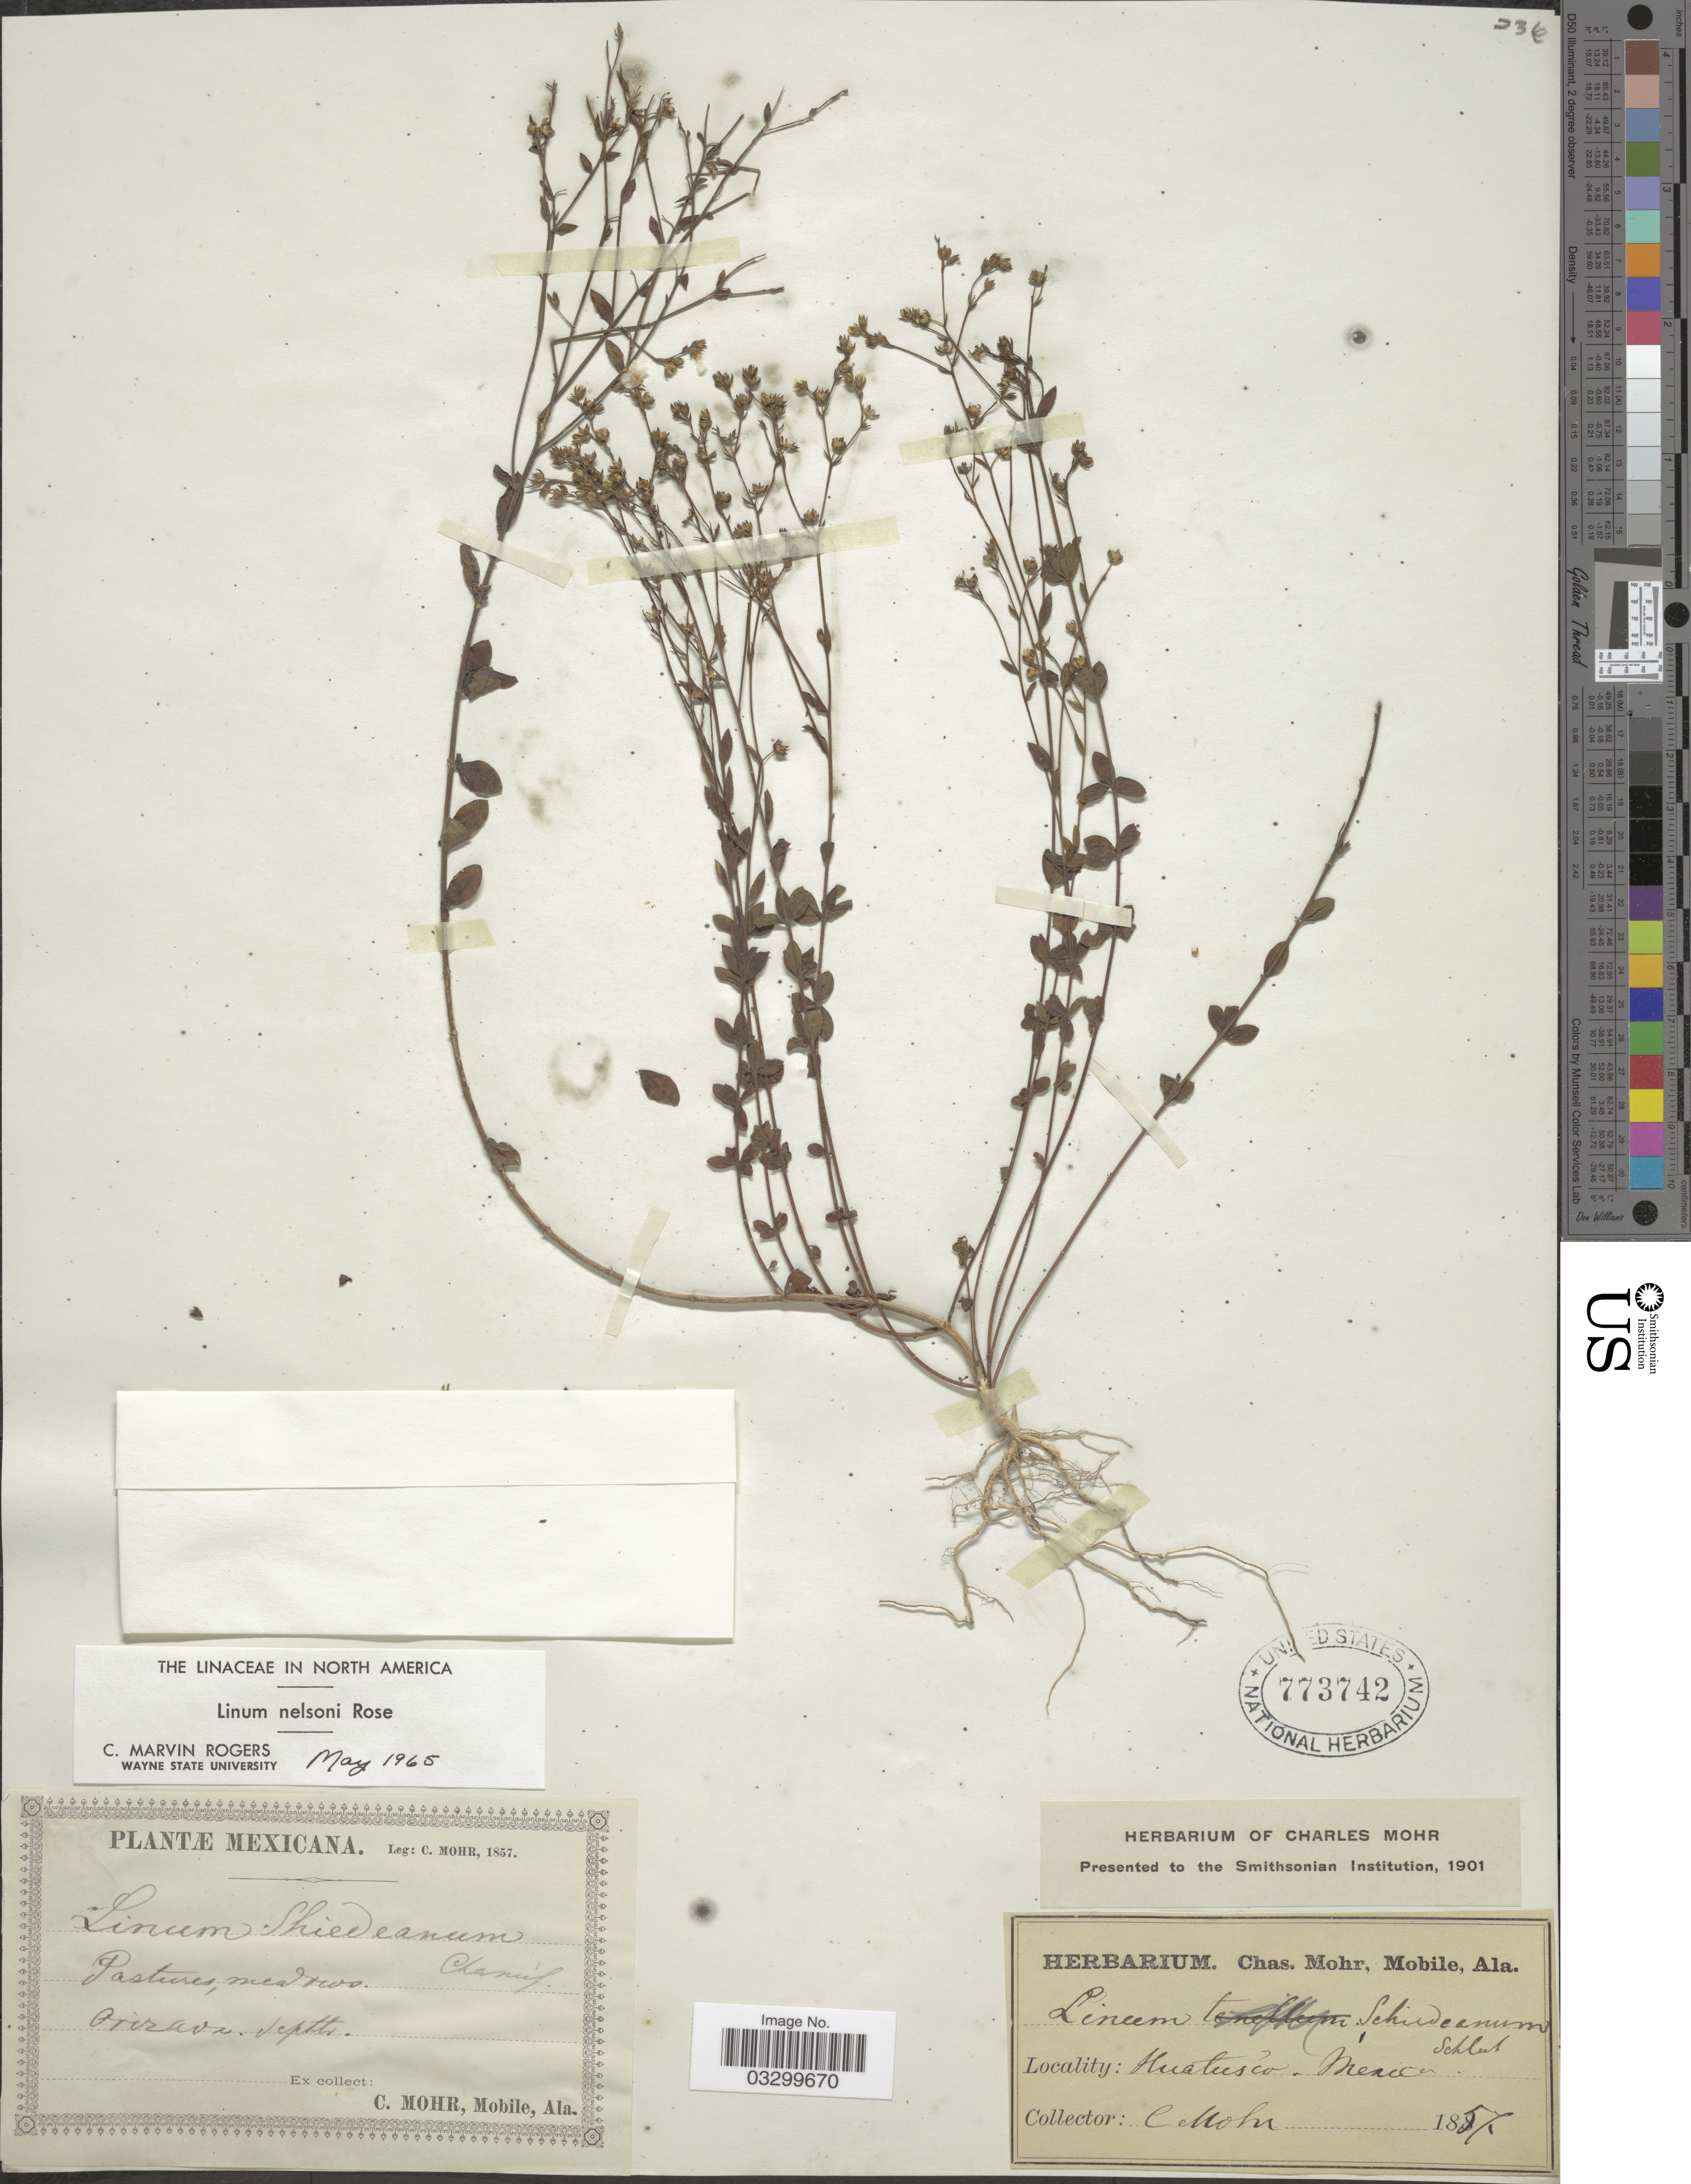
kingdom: Plantae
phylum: Tracheophyta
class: Magnoliopsida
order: Malpighiales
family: Linaceae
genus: Linum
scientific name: Linum nelsonii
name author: Rose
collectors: Mohr, C. T. (herbarium)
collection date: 1857-09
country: Mexico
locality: Orizava, Huatusco.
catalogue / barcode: US 773742